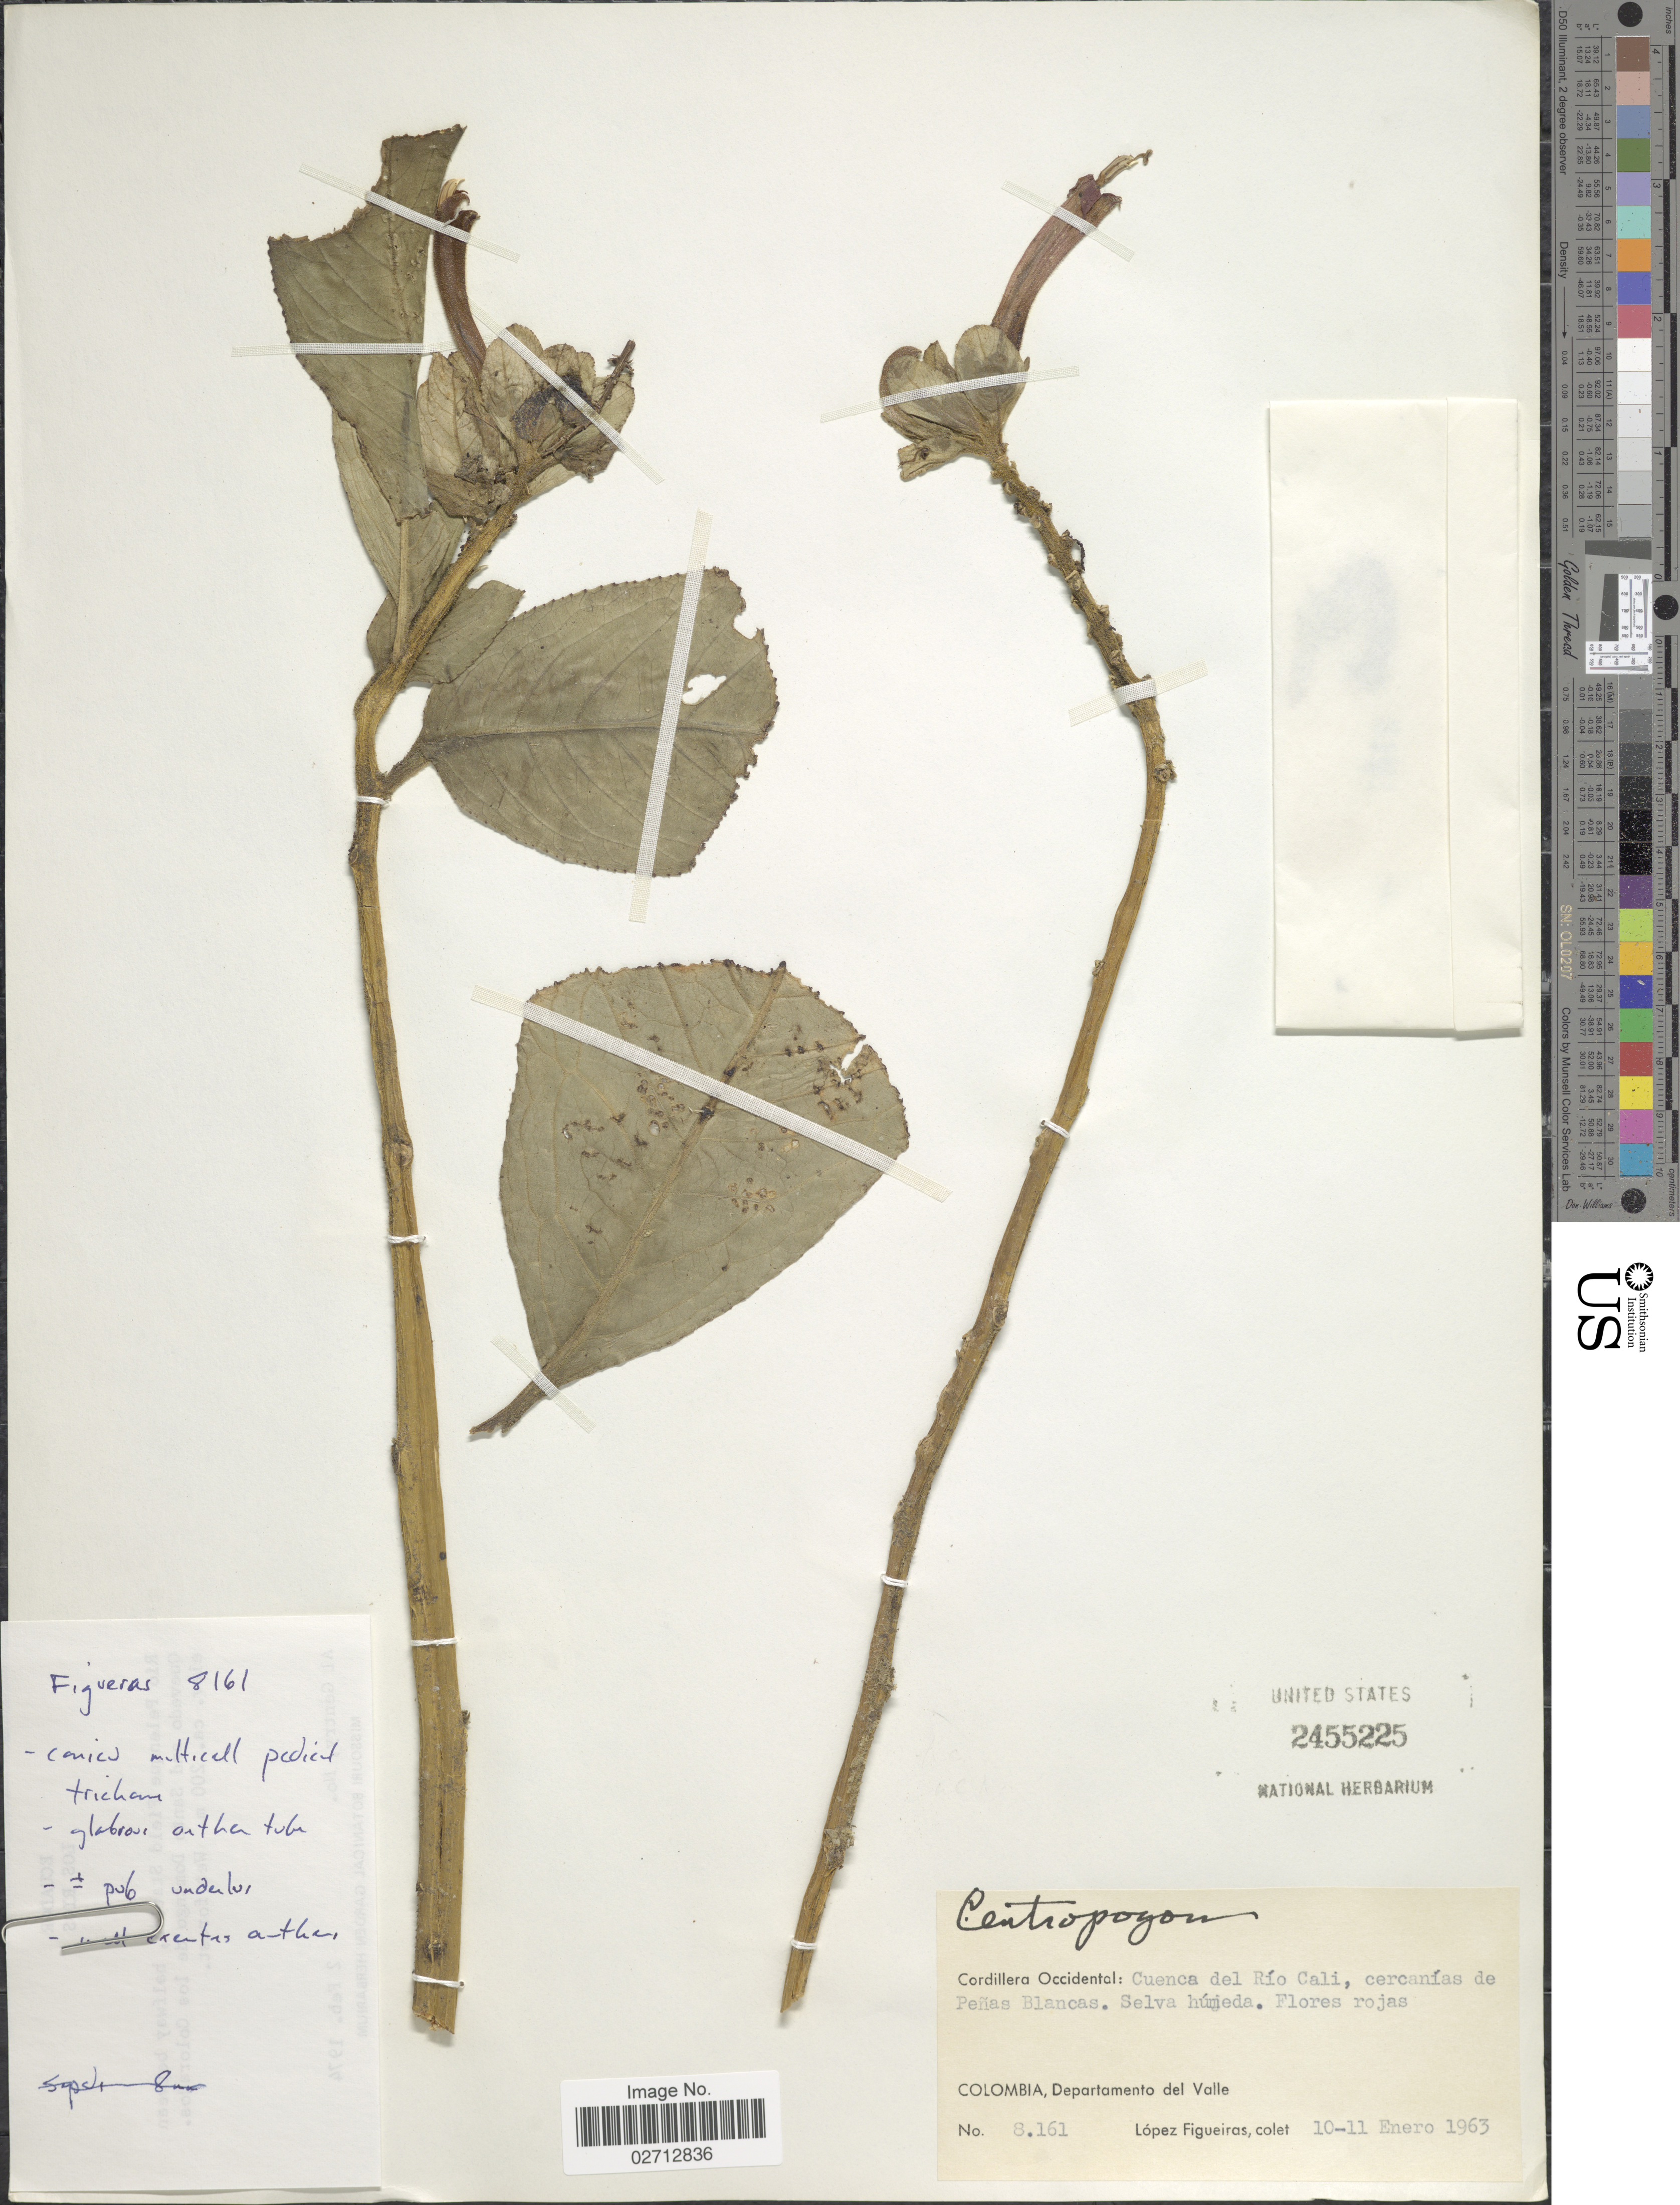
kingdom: Plantae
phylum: Tracheophyta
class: Magnoliopsida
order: Asterales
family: Campanulaceae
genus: Centropogon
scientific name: Centropogon sp.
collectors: M. López Figueiras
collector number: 8161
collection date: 1963-01-10/1963-01-11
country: Colombia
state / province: Valle del Cauca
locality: Cordillera Occidental: Cuenca del Rio Cali, cercanias de Penas Blancas, Departamento del Valle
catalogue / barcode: US 2455225